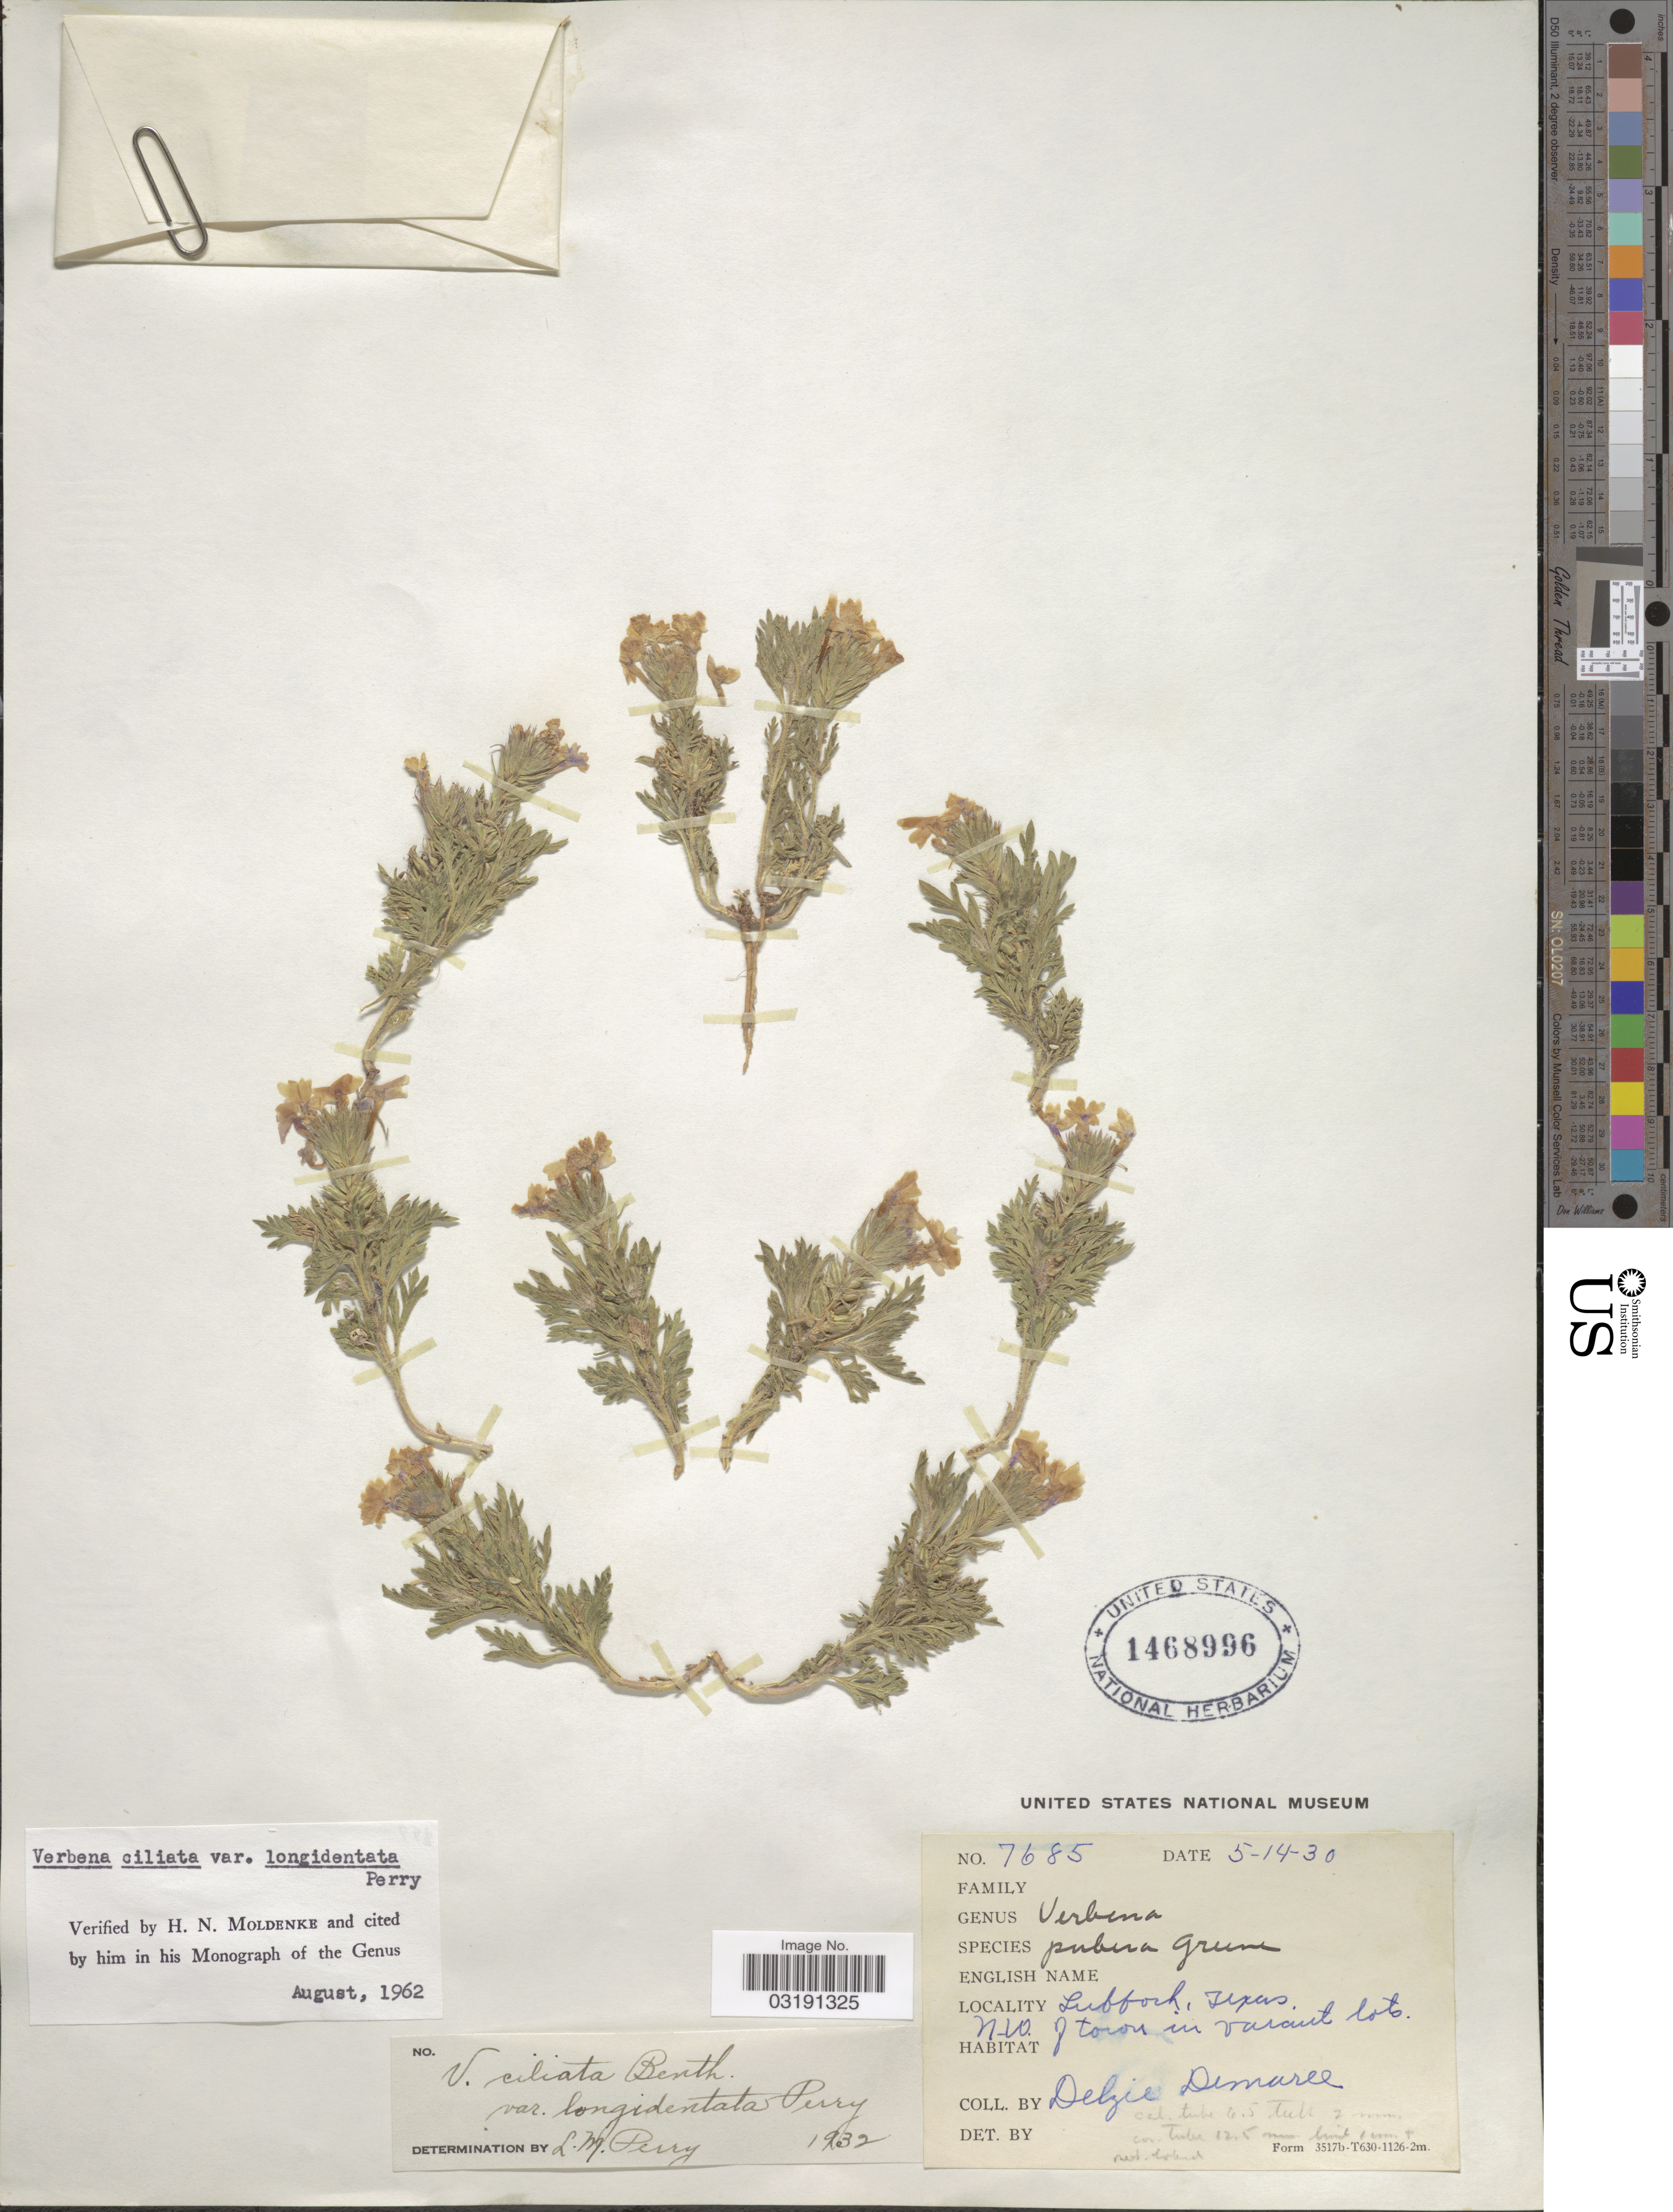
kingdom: Plantae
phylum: Tracheophyta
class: Magnoliopsida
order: Lamiales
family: Verbenaceae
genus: Verbena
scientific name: Verbena ciliata var. longidentata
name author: L.M. Perry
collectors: D. Demaree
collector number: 7685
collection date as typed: Transcribed d/m/y: 14/5/30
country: United States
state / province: Texas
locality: Lubbock. N.W. of town in vacant lots.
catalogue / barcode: US 1468996